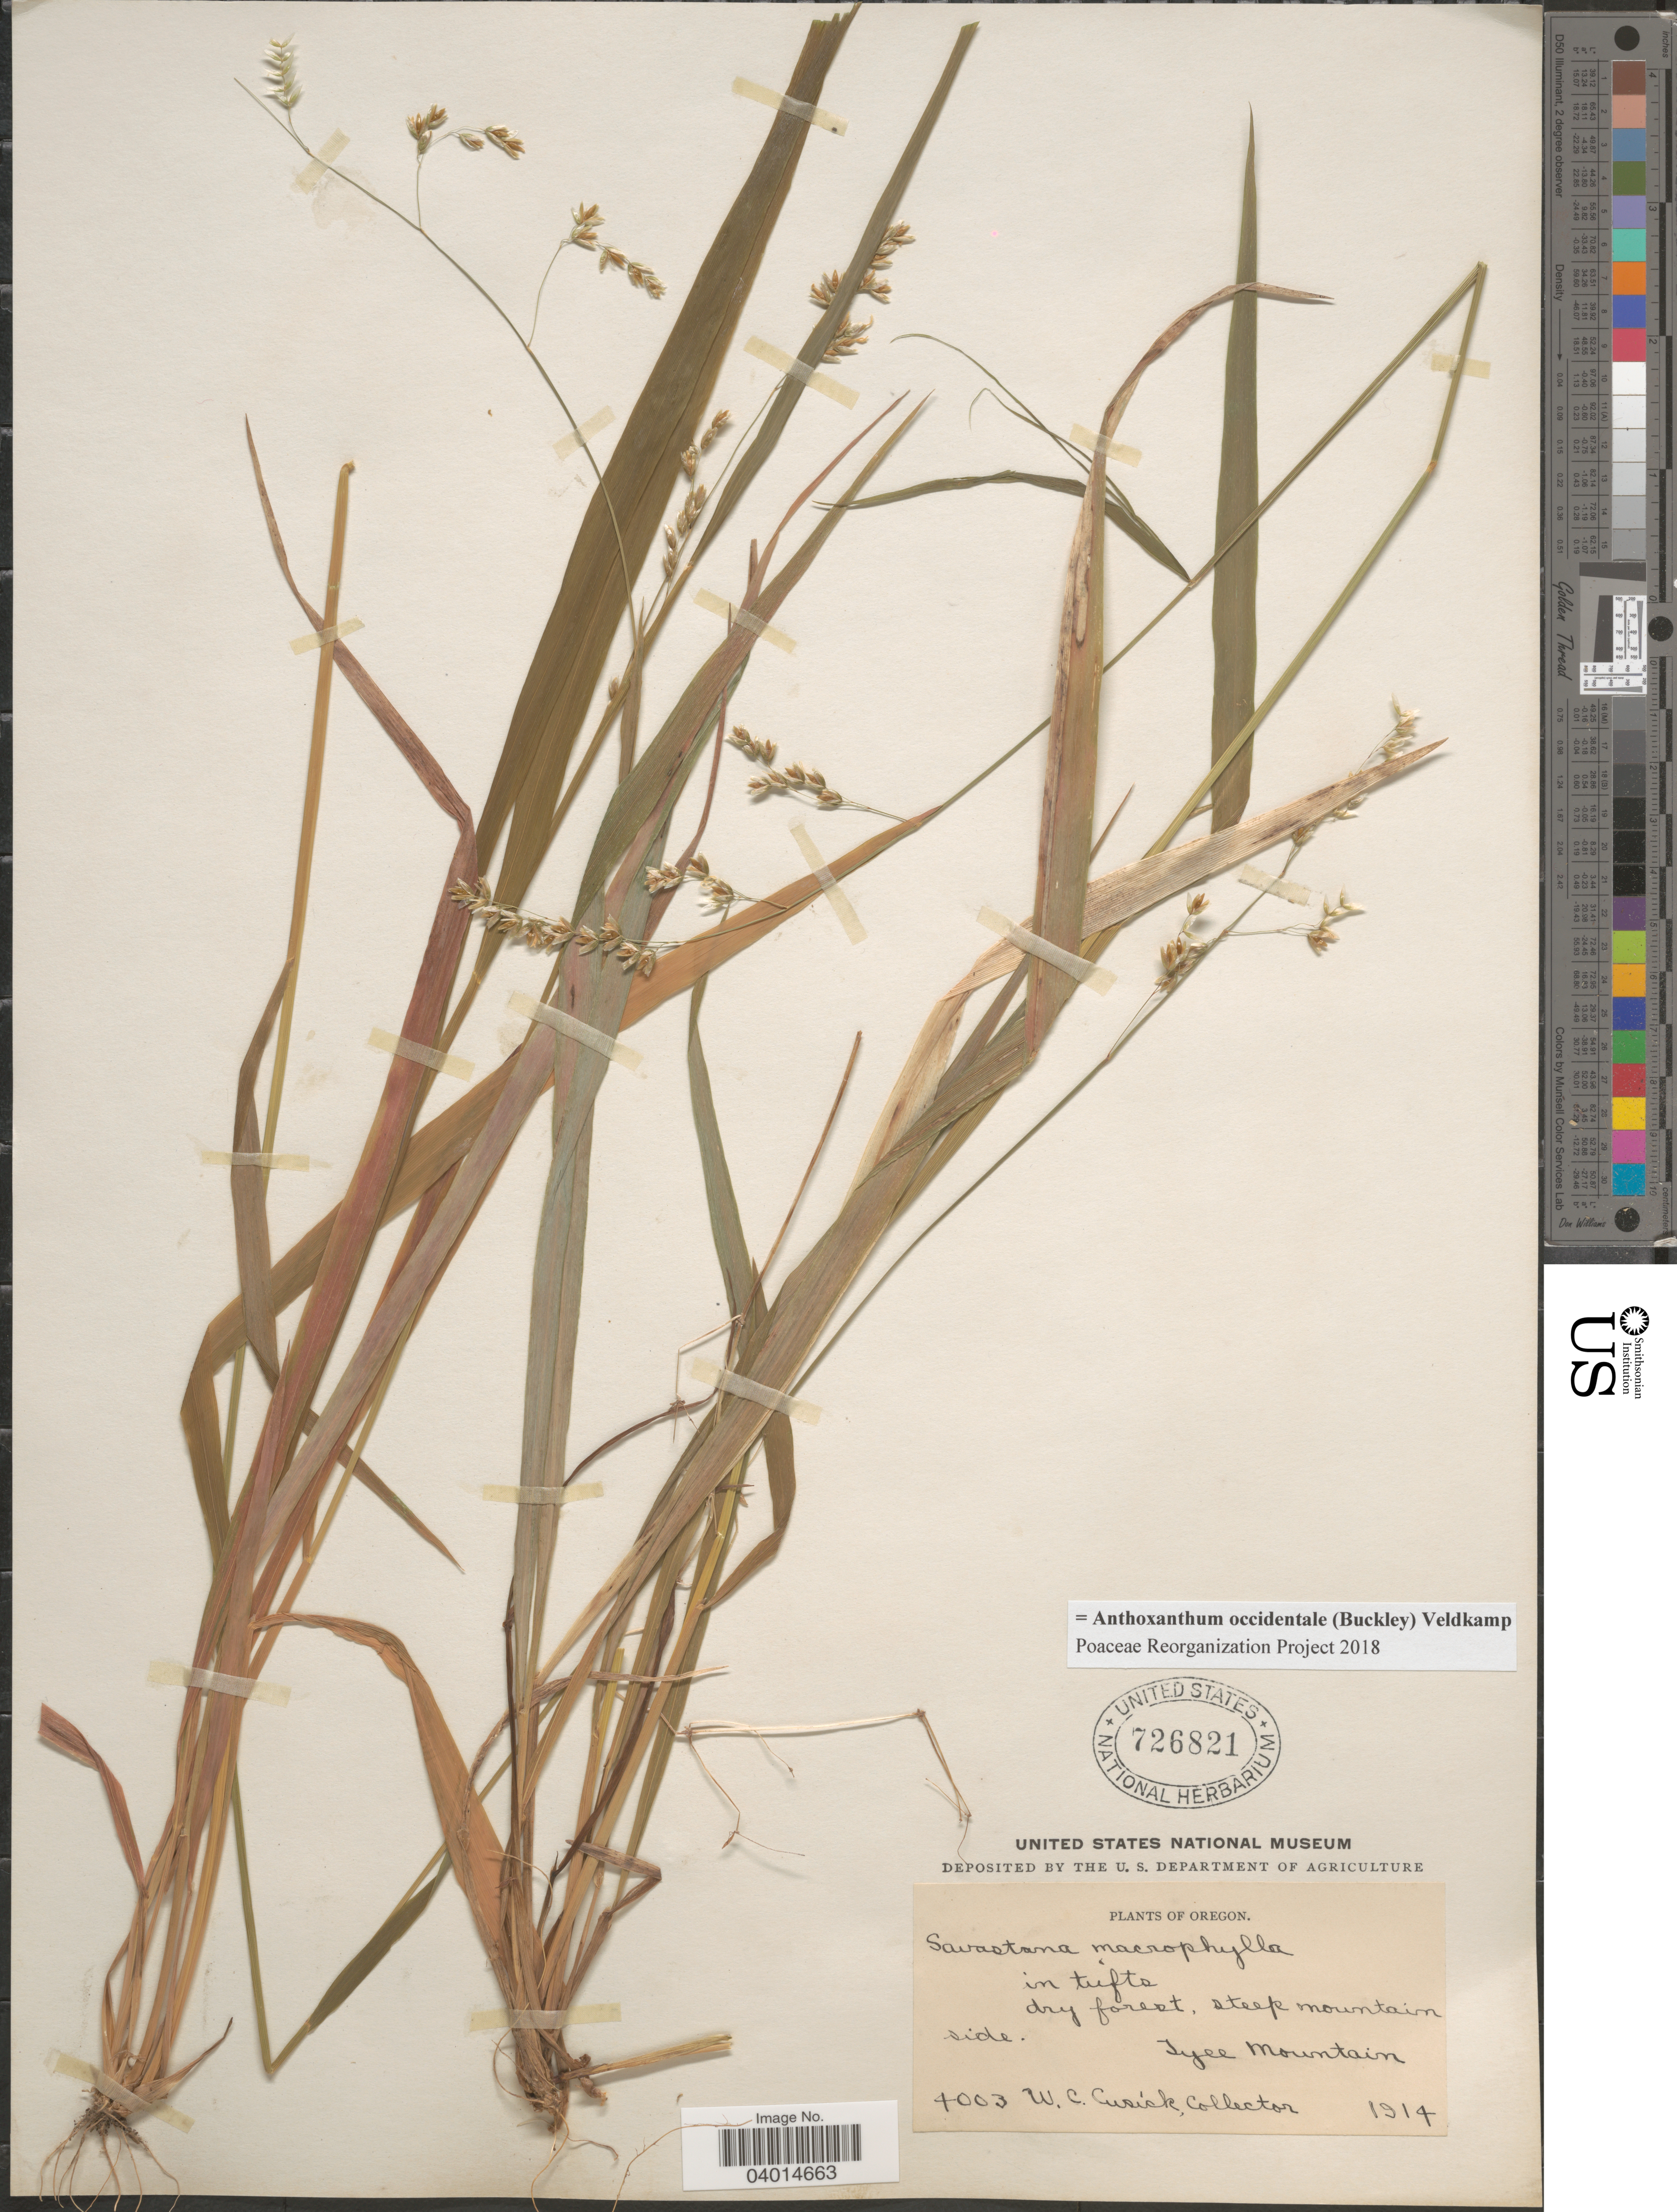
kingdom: Plantae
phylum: Tracheophyta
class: Liliopsida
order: Poales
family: Poaceae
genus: Anthoxanthum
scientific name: Anthoxanthum occidentale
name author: (Buckley) Veldkamp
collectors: W. C. Cusick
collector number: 4003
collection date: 1914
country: United States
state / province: Oregon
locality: Tyee Mountain.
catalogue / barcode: US 726821